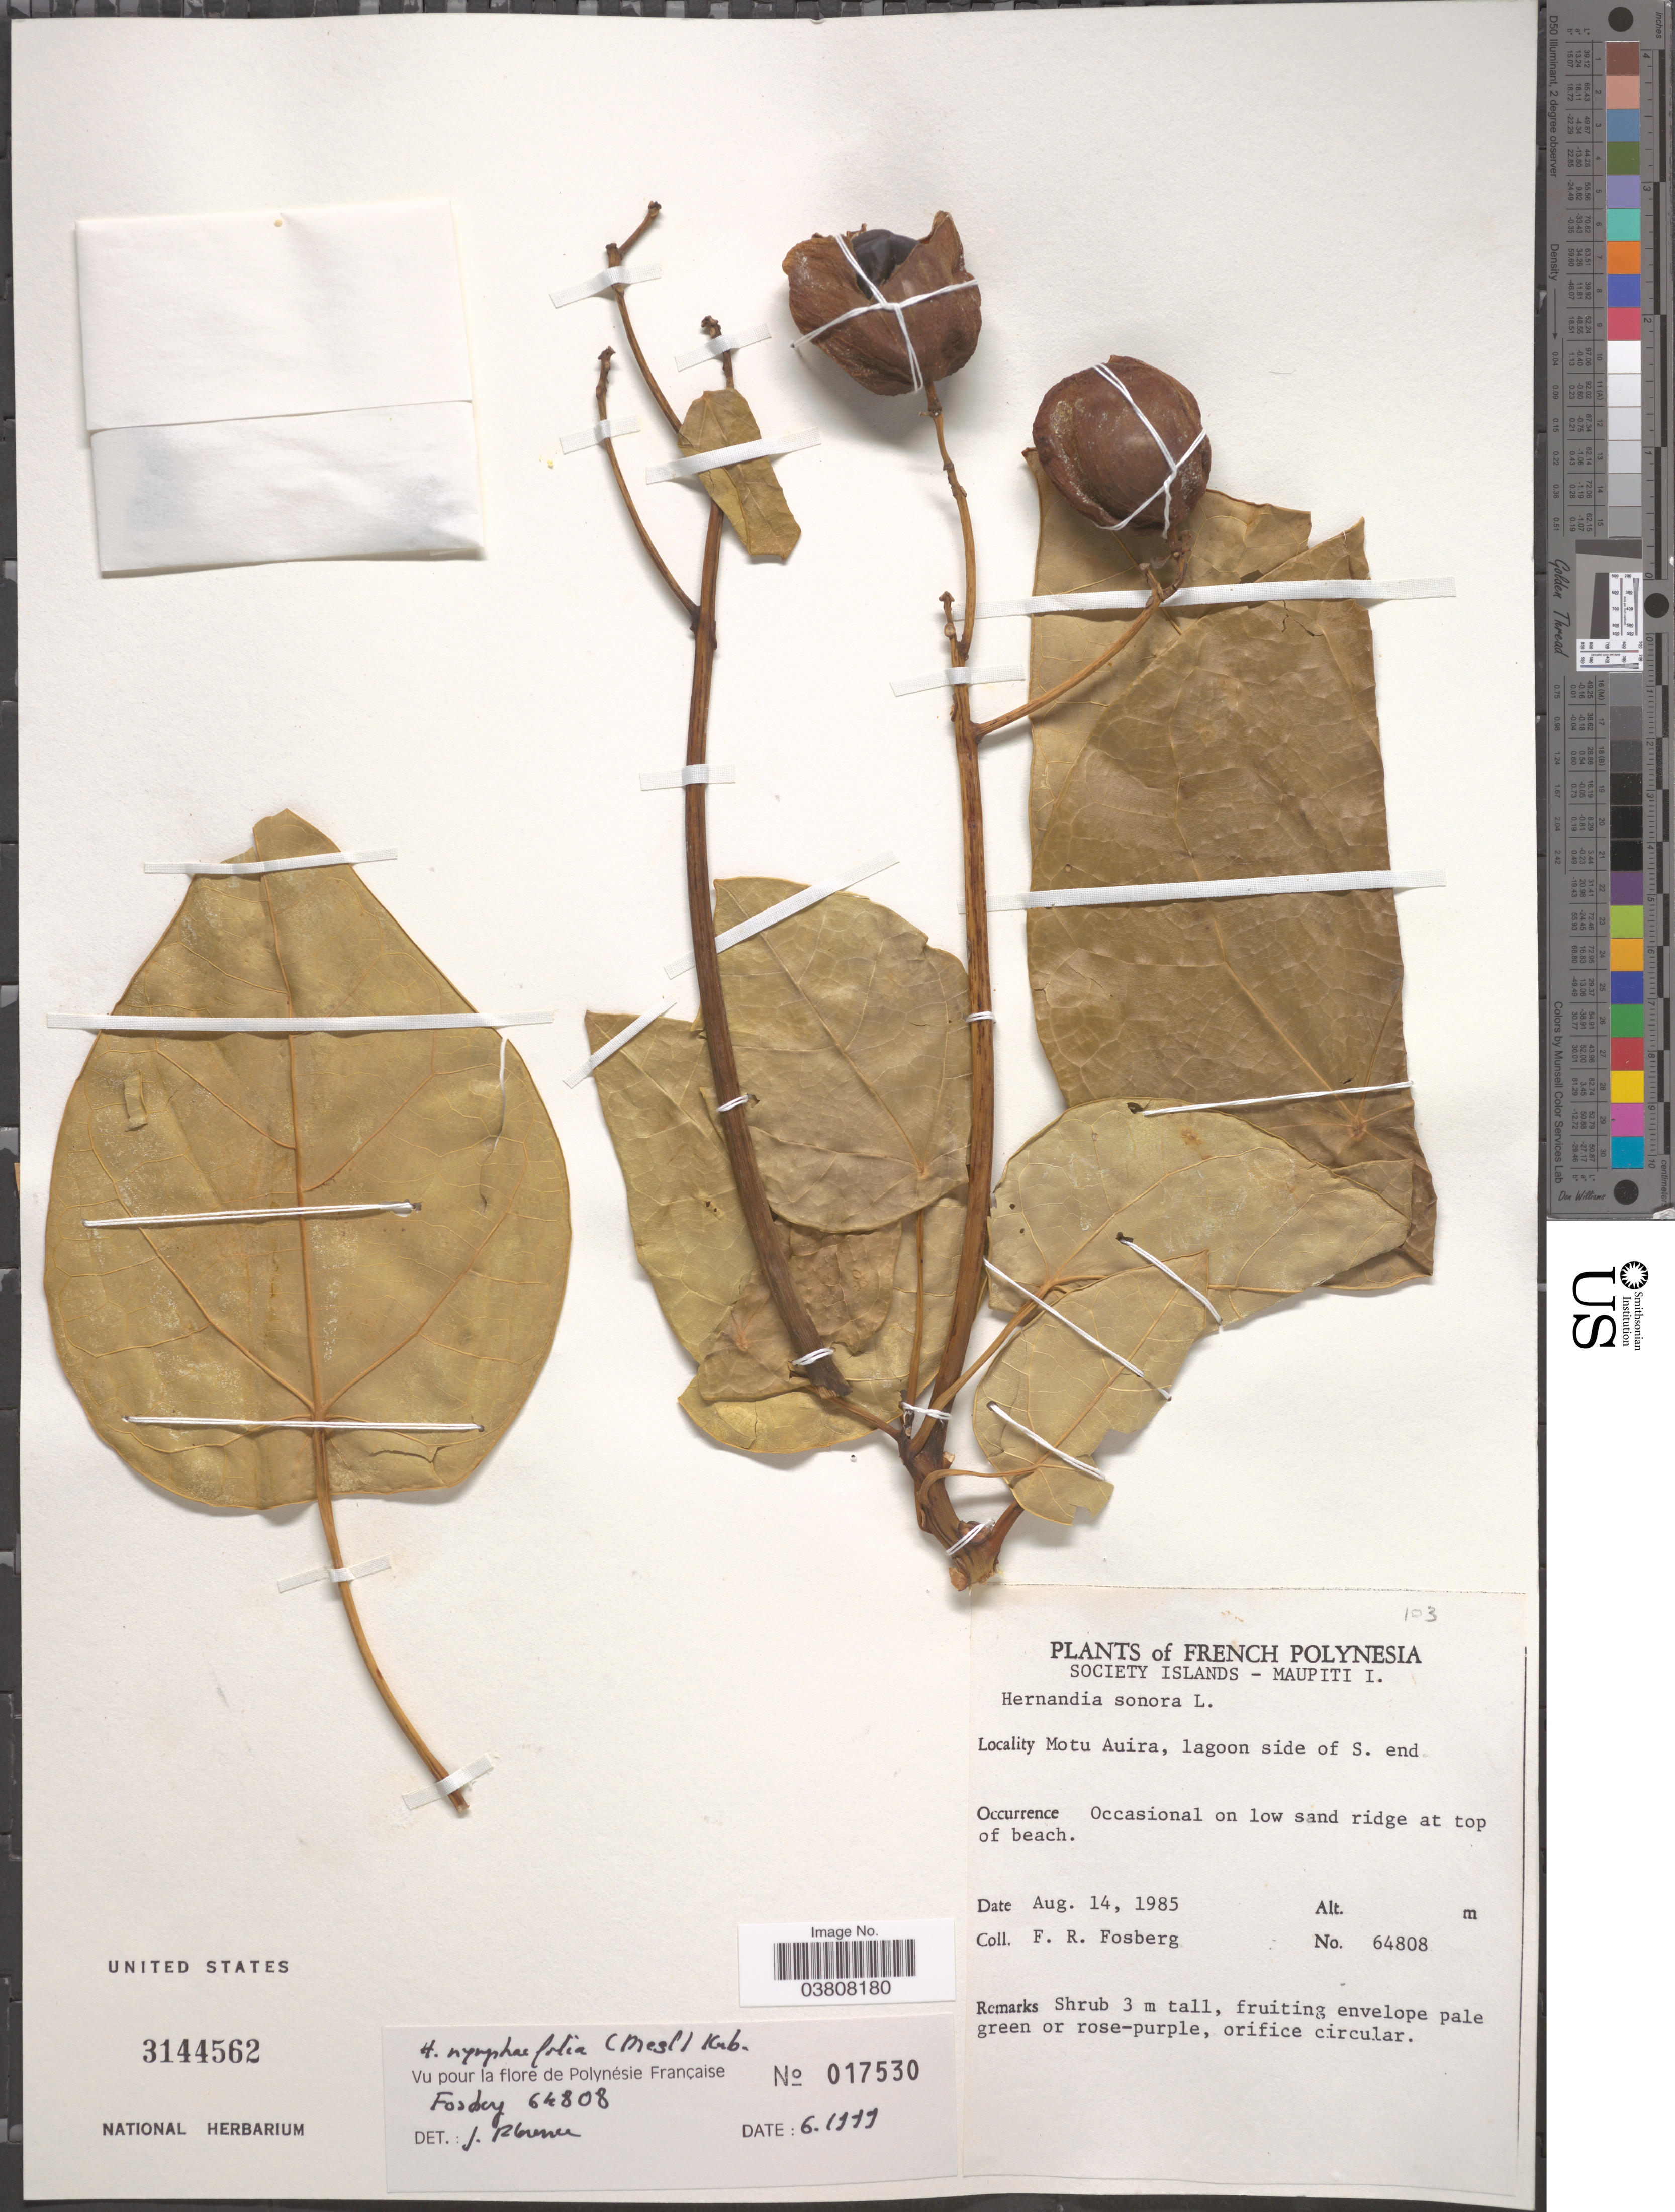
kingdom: Plantae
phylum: Tracheophyta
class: Magnoliopsida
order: Laurales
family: Hernandiaceae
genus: Hernandia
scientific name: Hernandia nymphaeifolia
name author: (C. Presl) Kubitzki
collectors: F. R. Fosberg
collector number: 64808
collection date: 1985-08-14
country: French Polynesia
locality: Society Islands - Maupiti I. Motu Auira, lagoon side of S. end.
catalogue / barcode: US 3144562